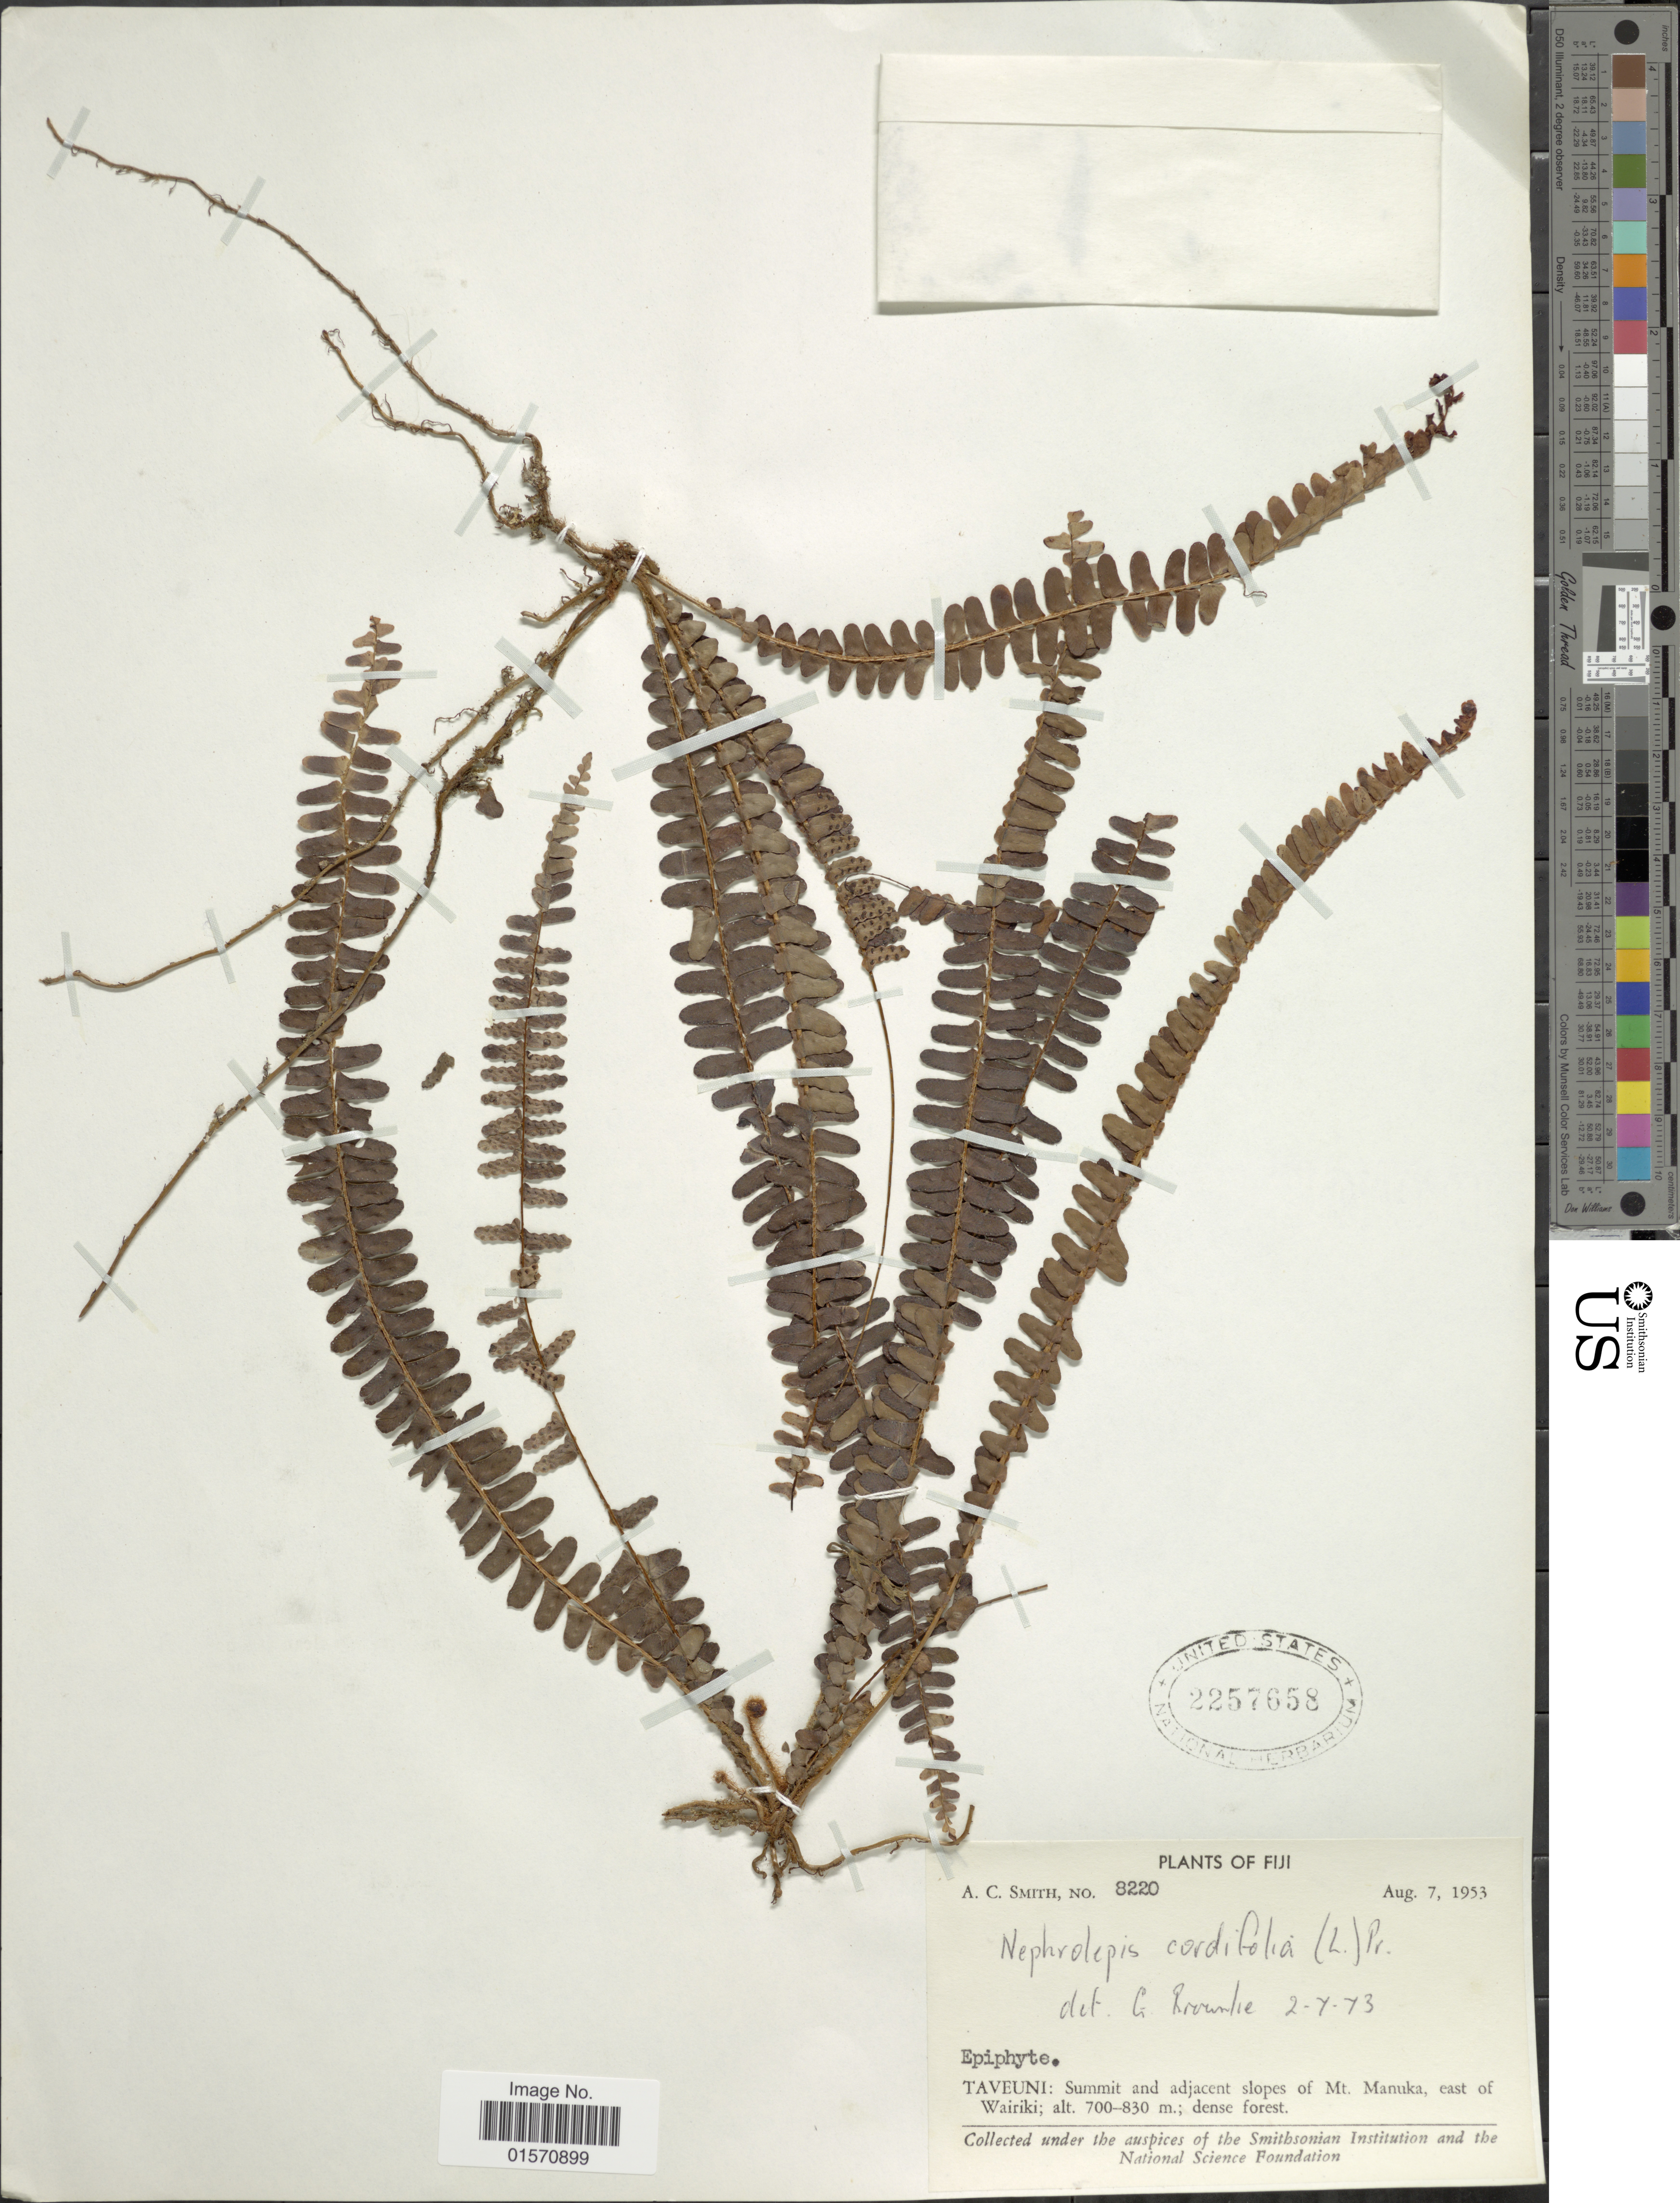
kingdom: Plantae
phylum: Tracheophyta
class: Polypodiopsida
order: Polypodiales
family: Nephrolepidaceae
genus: Nephrolepis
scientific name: Nephrolepis cordifolia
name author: (L.) C. Presl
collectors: A. C. Smith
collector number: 8220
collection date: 1953-08-07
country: Fiji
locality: Taveuni: Summit and adjacent slopes of Mt. Manuka, east of Wairiki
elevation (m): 700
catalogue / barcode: US 2257658